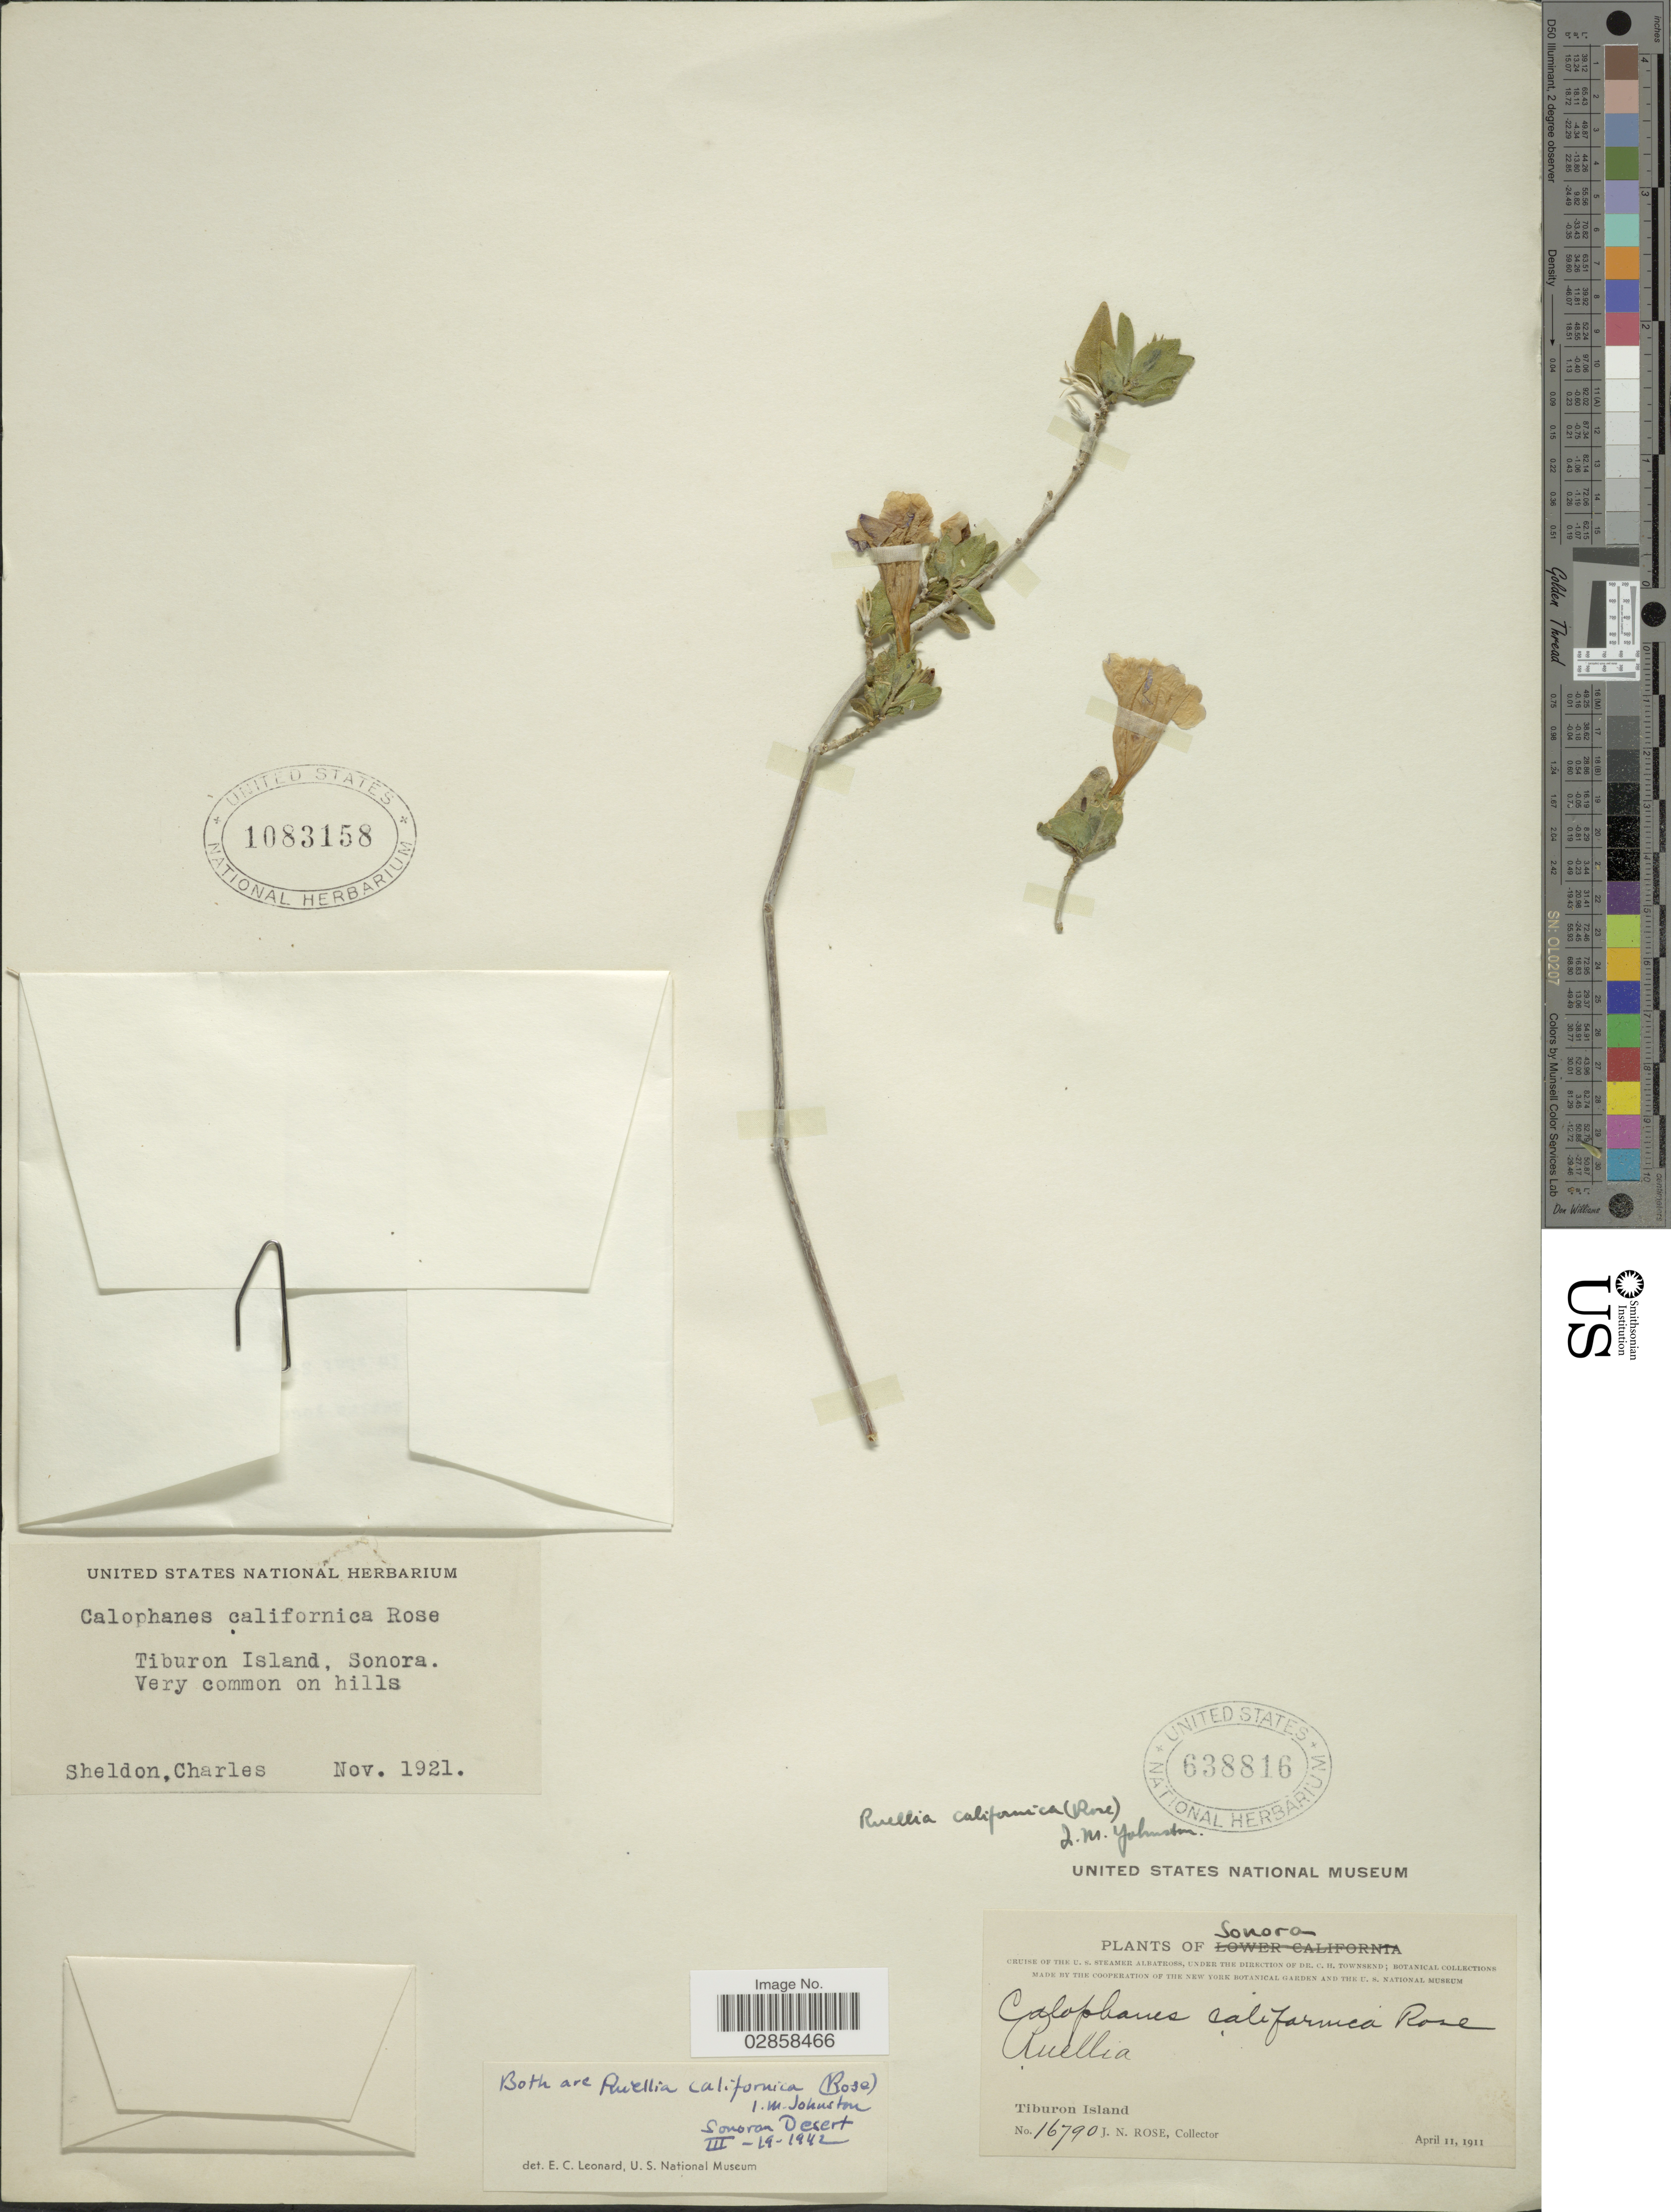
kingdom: Plantae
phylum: Tracheophyta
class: Magnoliopsida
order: Lamiales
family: Acanthaceae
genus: Ruellia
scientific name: Ruellia californica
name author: (Rose) I.M. Johnst.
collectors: J. N. Rose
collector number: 16790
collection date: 1911-04-11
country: Mexico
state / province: Sonora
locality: Tiburon Island.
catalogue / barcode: US 638816-2